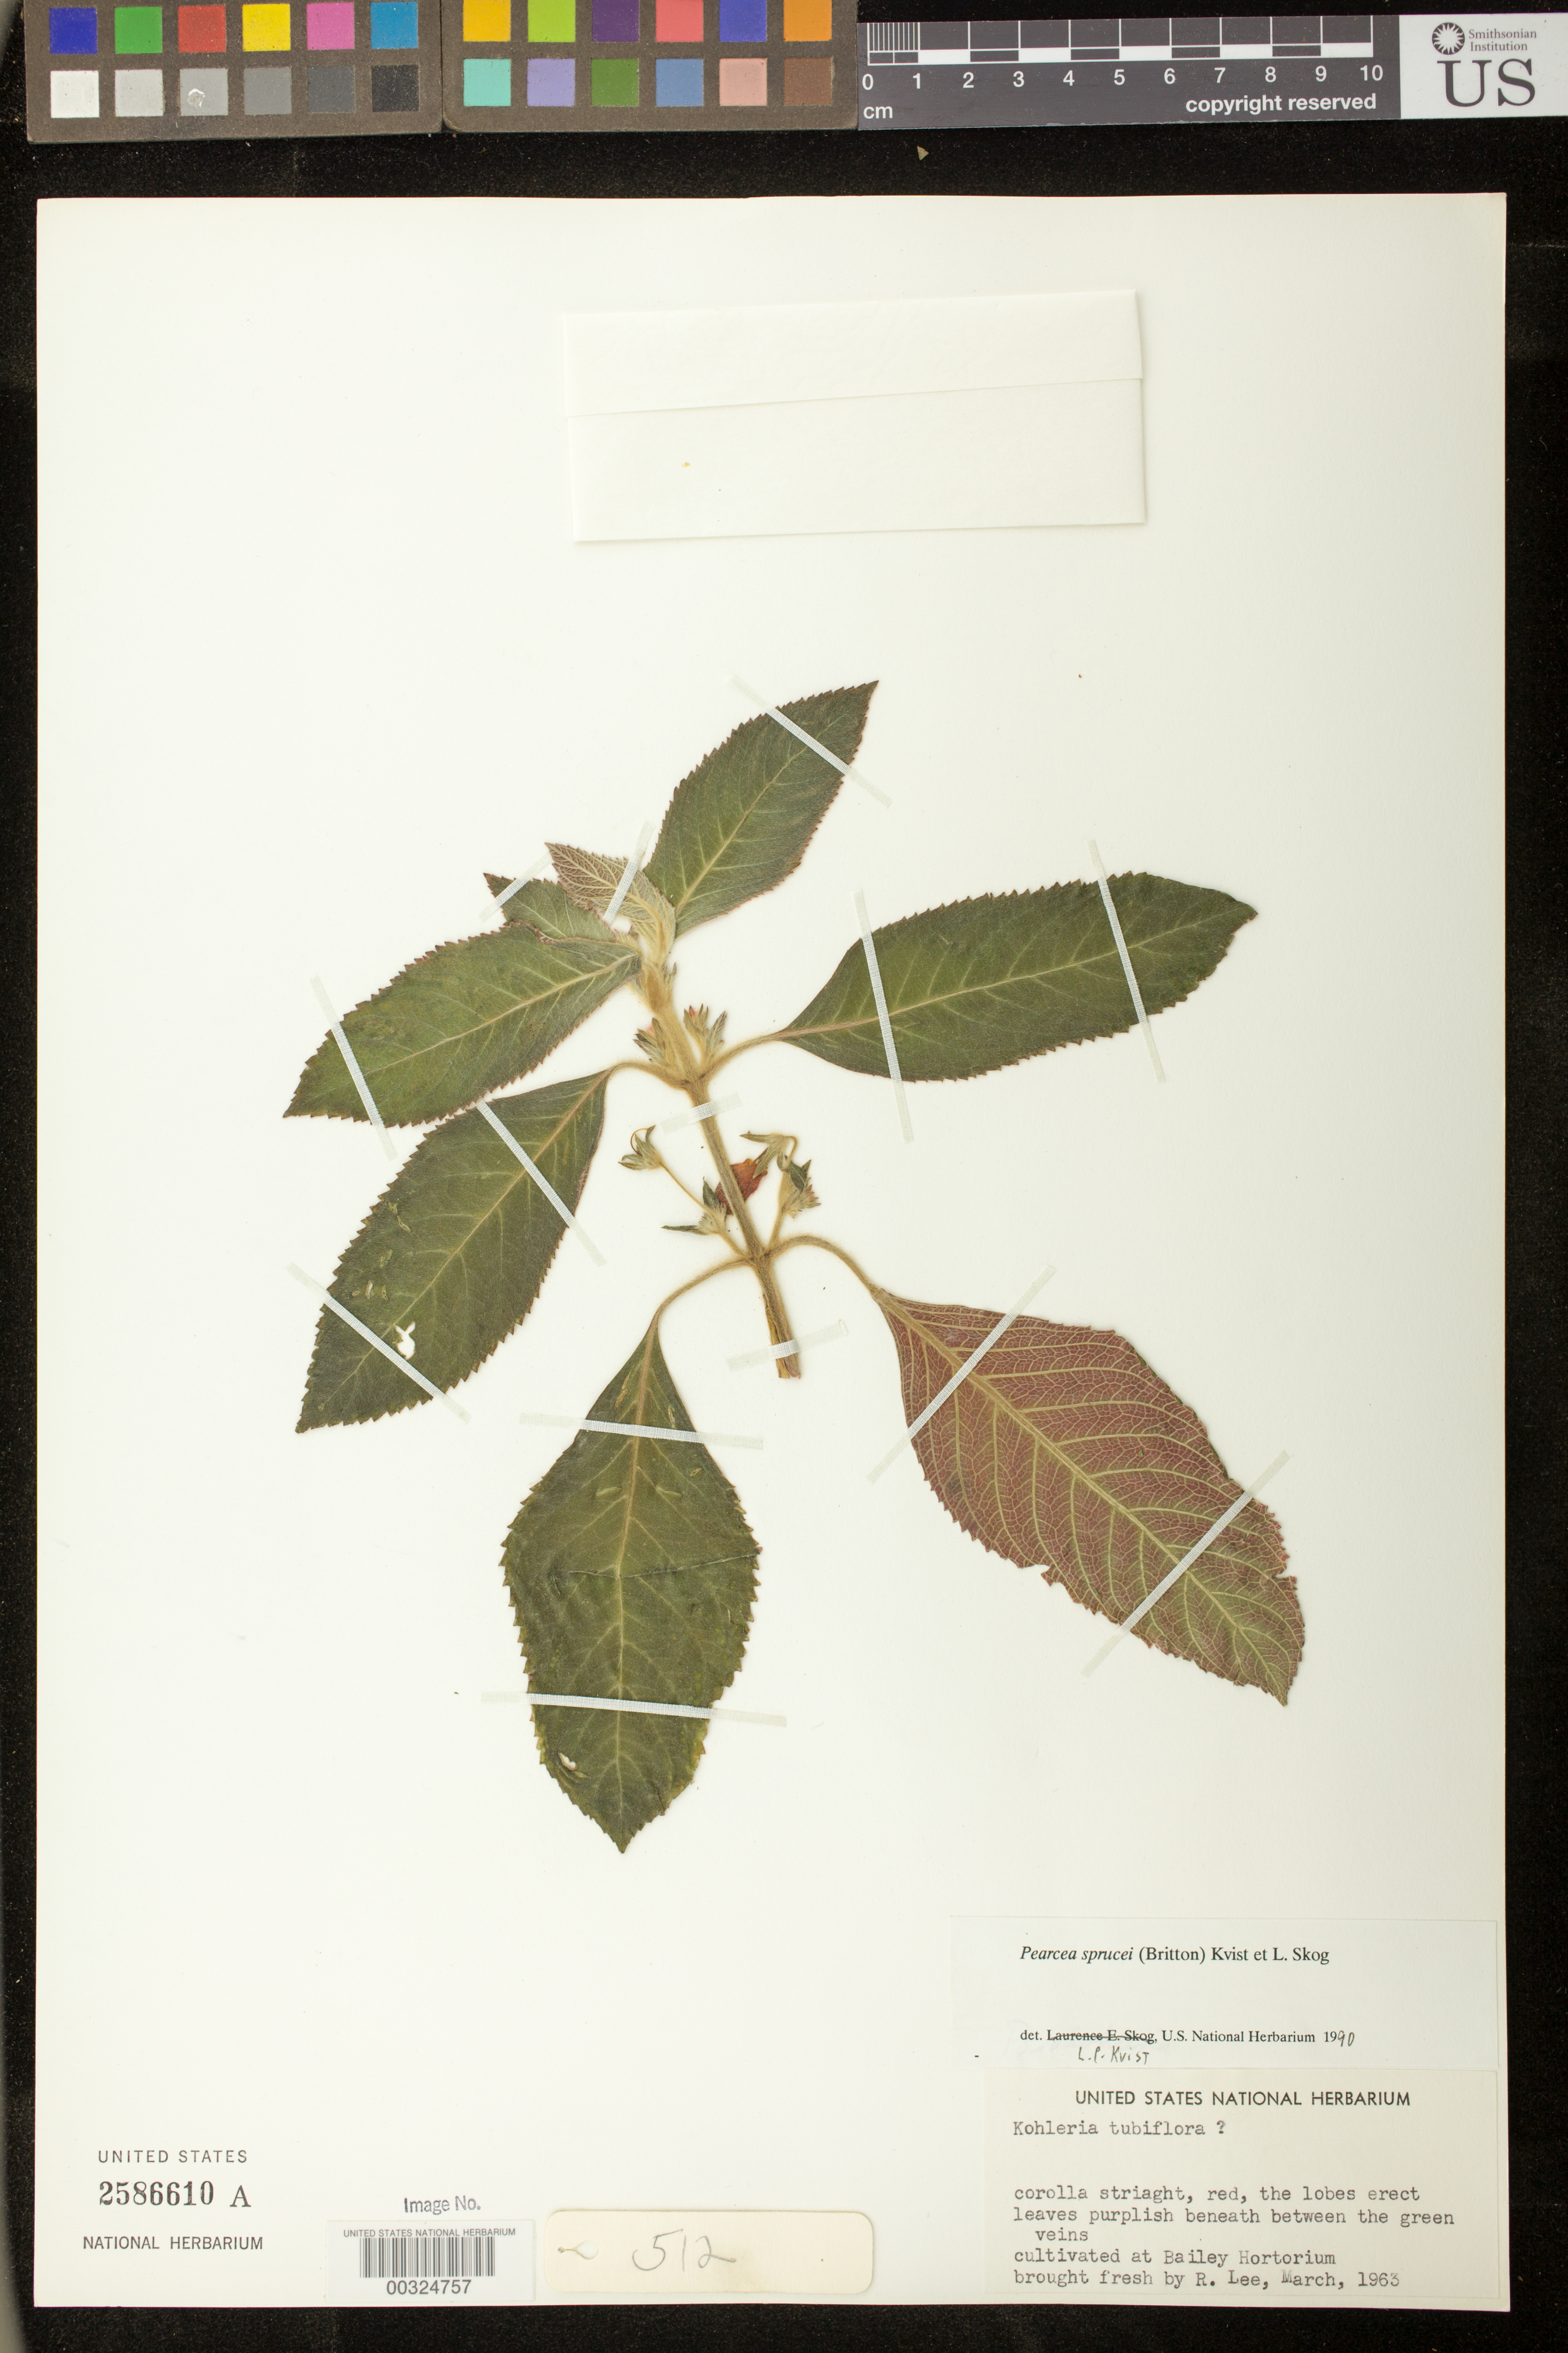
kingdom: Plantae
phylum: Tracheophyta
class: Magnoliopsida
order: Lamiales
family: Gesneriaceae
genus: Pearcea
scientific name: Pearcea sprucei var. sprucei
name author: (Britton ex Rusby) L.P. Kvist & L.E. Skog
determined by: Kvist, L. P., (US), Smithsonian Institution - National Museum of Natural History (UNITED STATES)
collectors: R. Lee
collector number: s.n. [G-512]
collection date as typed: Mar 1963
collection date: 1963-03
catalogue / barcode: US 2586610A